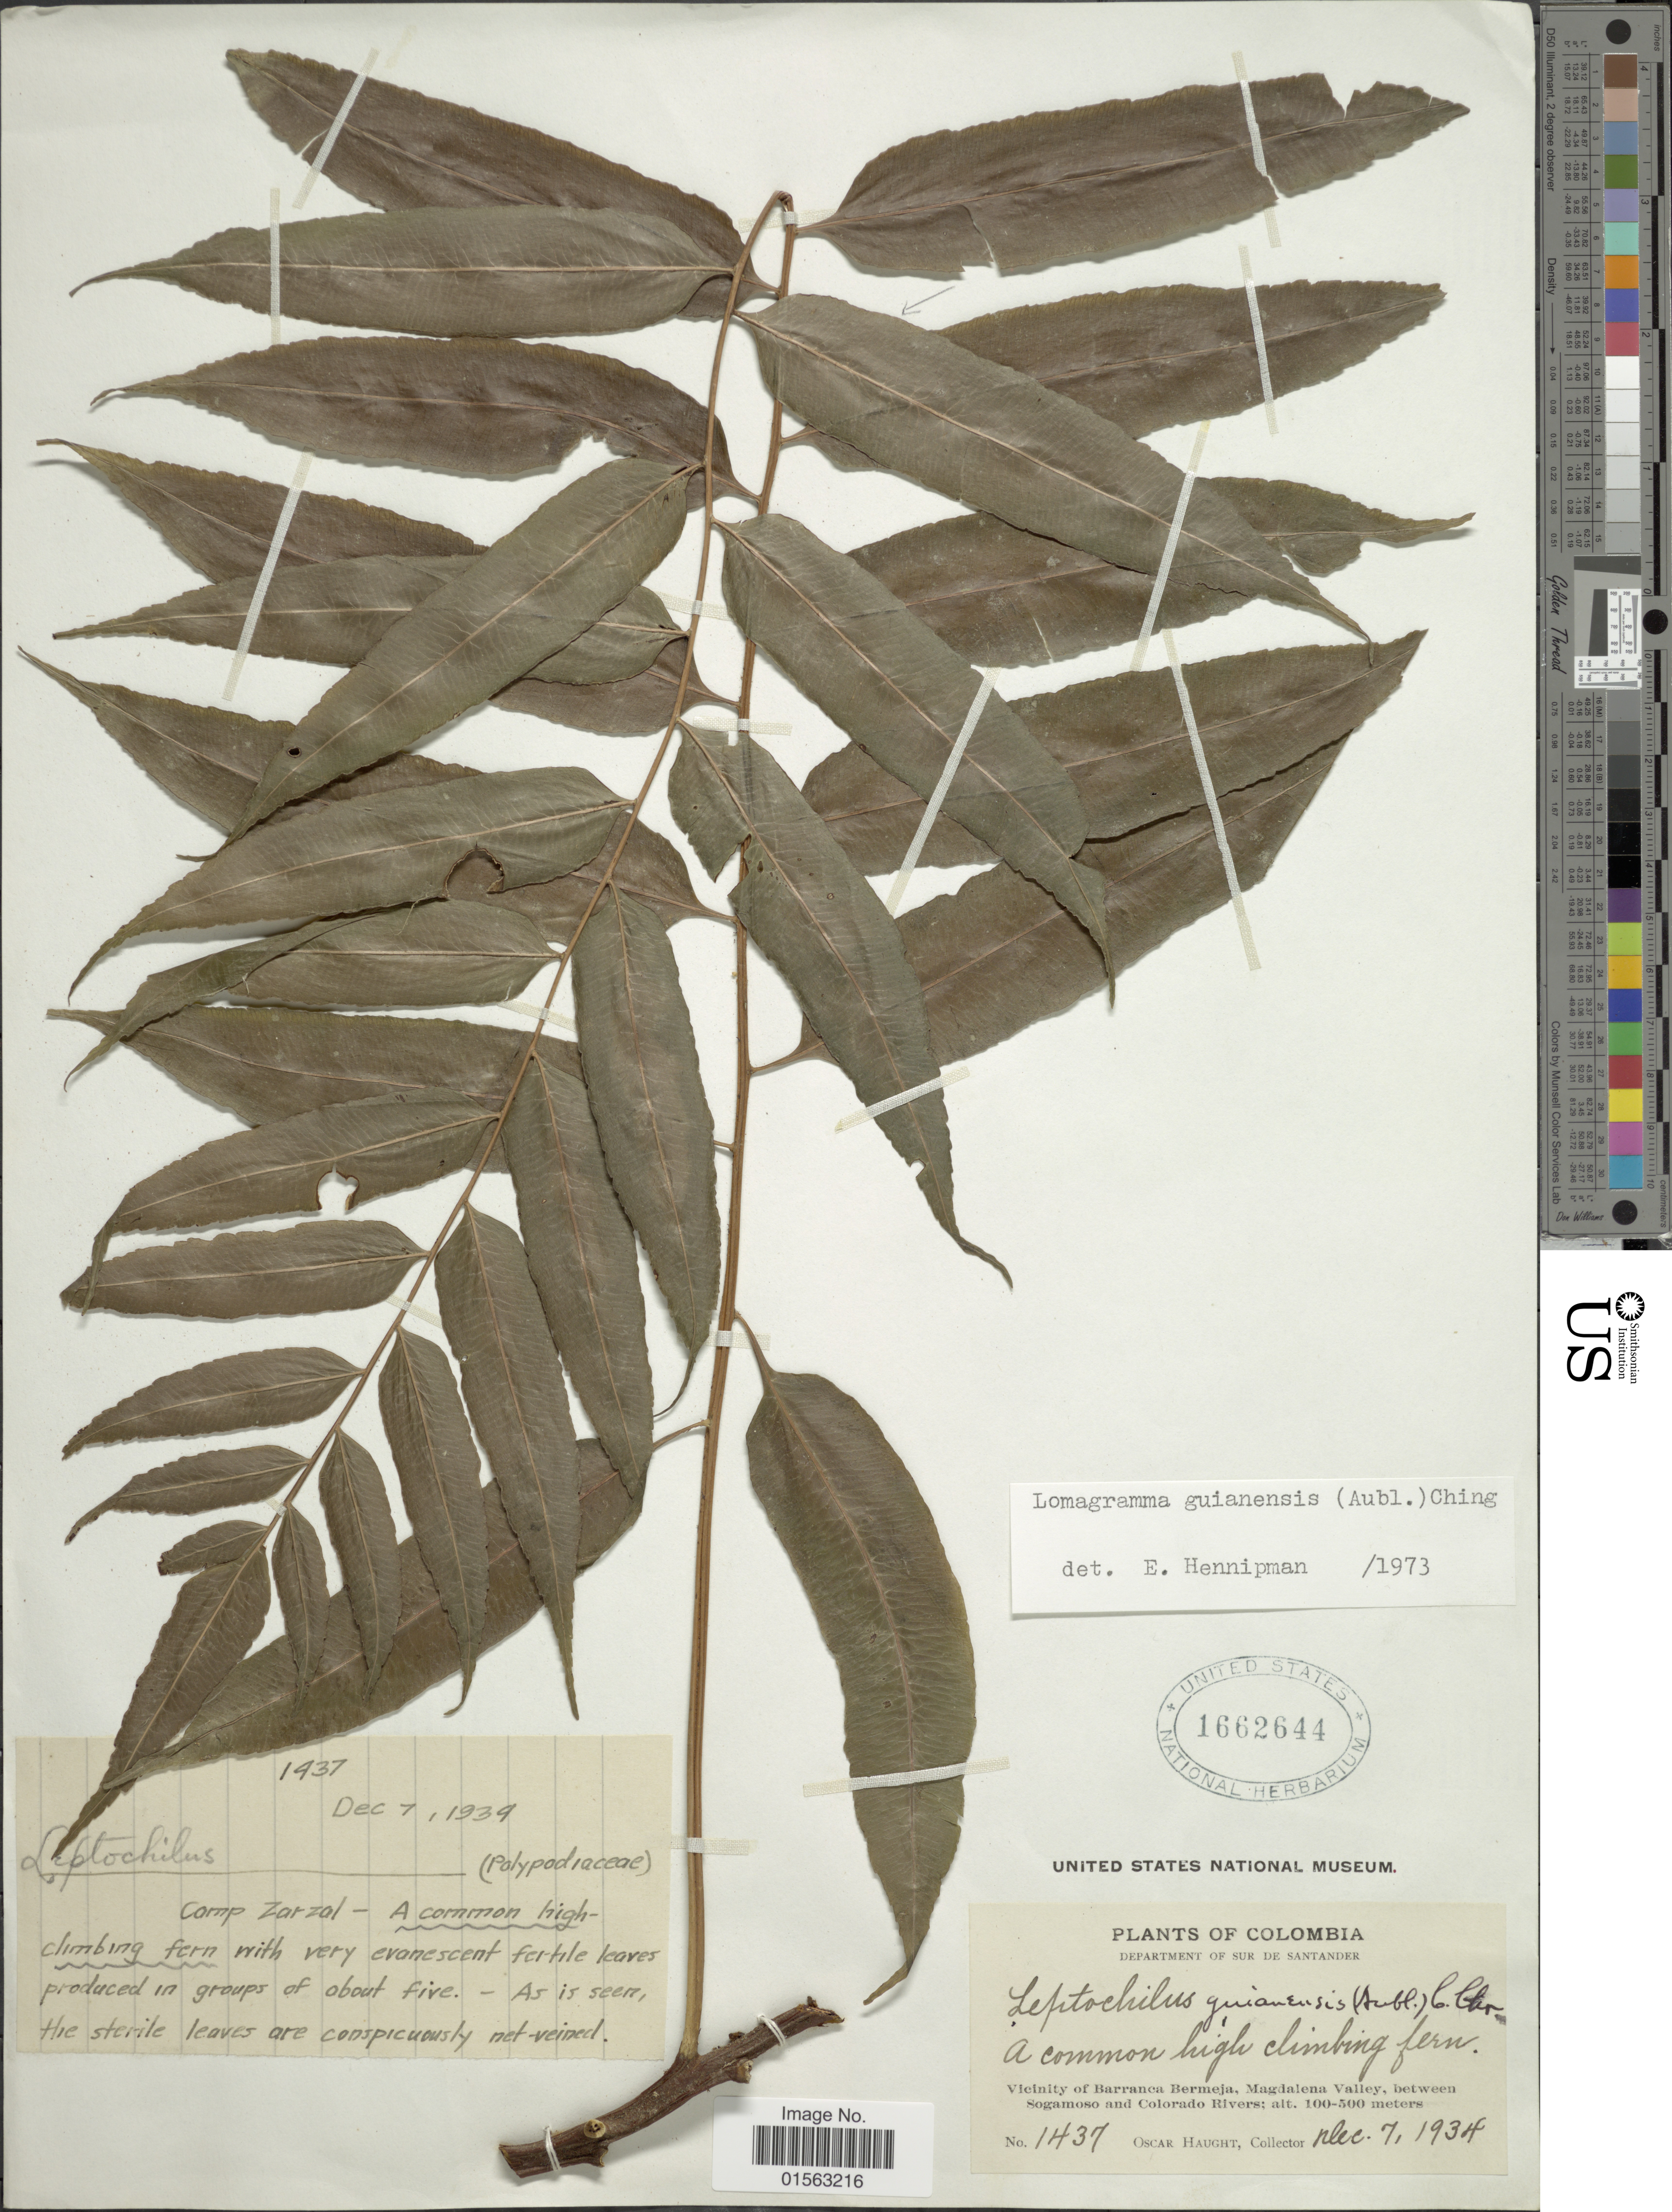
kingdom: Plantae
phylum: Tracheophyta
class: Polypodiopsida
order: Polypodiales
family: Dryopteridaceae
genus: Mickelia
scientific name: Mickelia guianensis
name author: (Aubl.) R.C. Moran et al.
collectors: O. L. Haught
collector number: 1437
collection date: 1934-12-07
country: Colombia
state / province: Santander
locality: Colombia, Department of Sur De Santander, vicinity of Barranca Bermeja, Magdalena Valley, between Sogamoso and Colorado Rivers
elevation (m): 100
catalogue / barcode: US 1662644